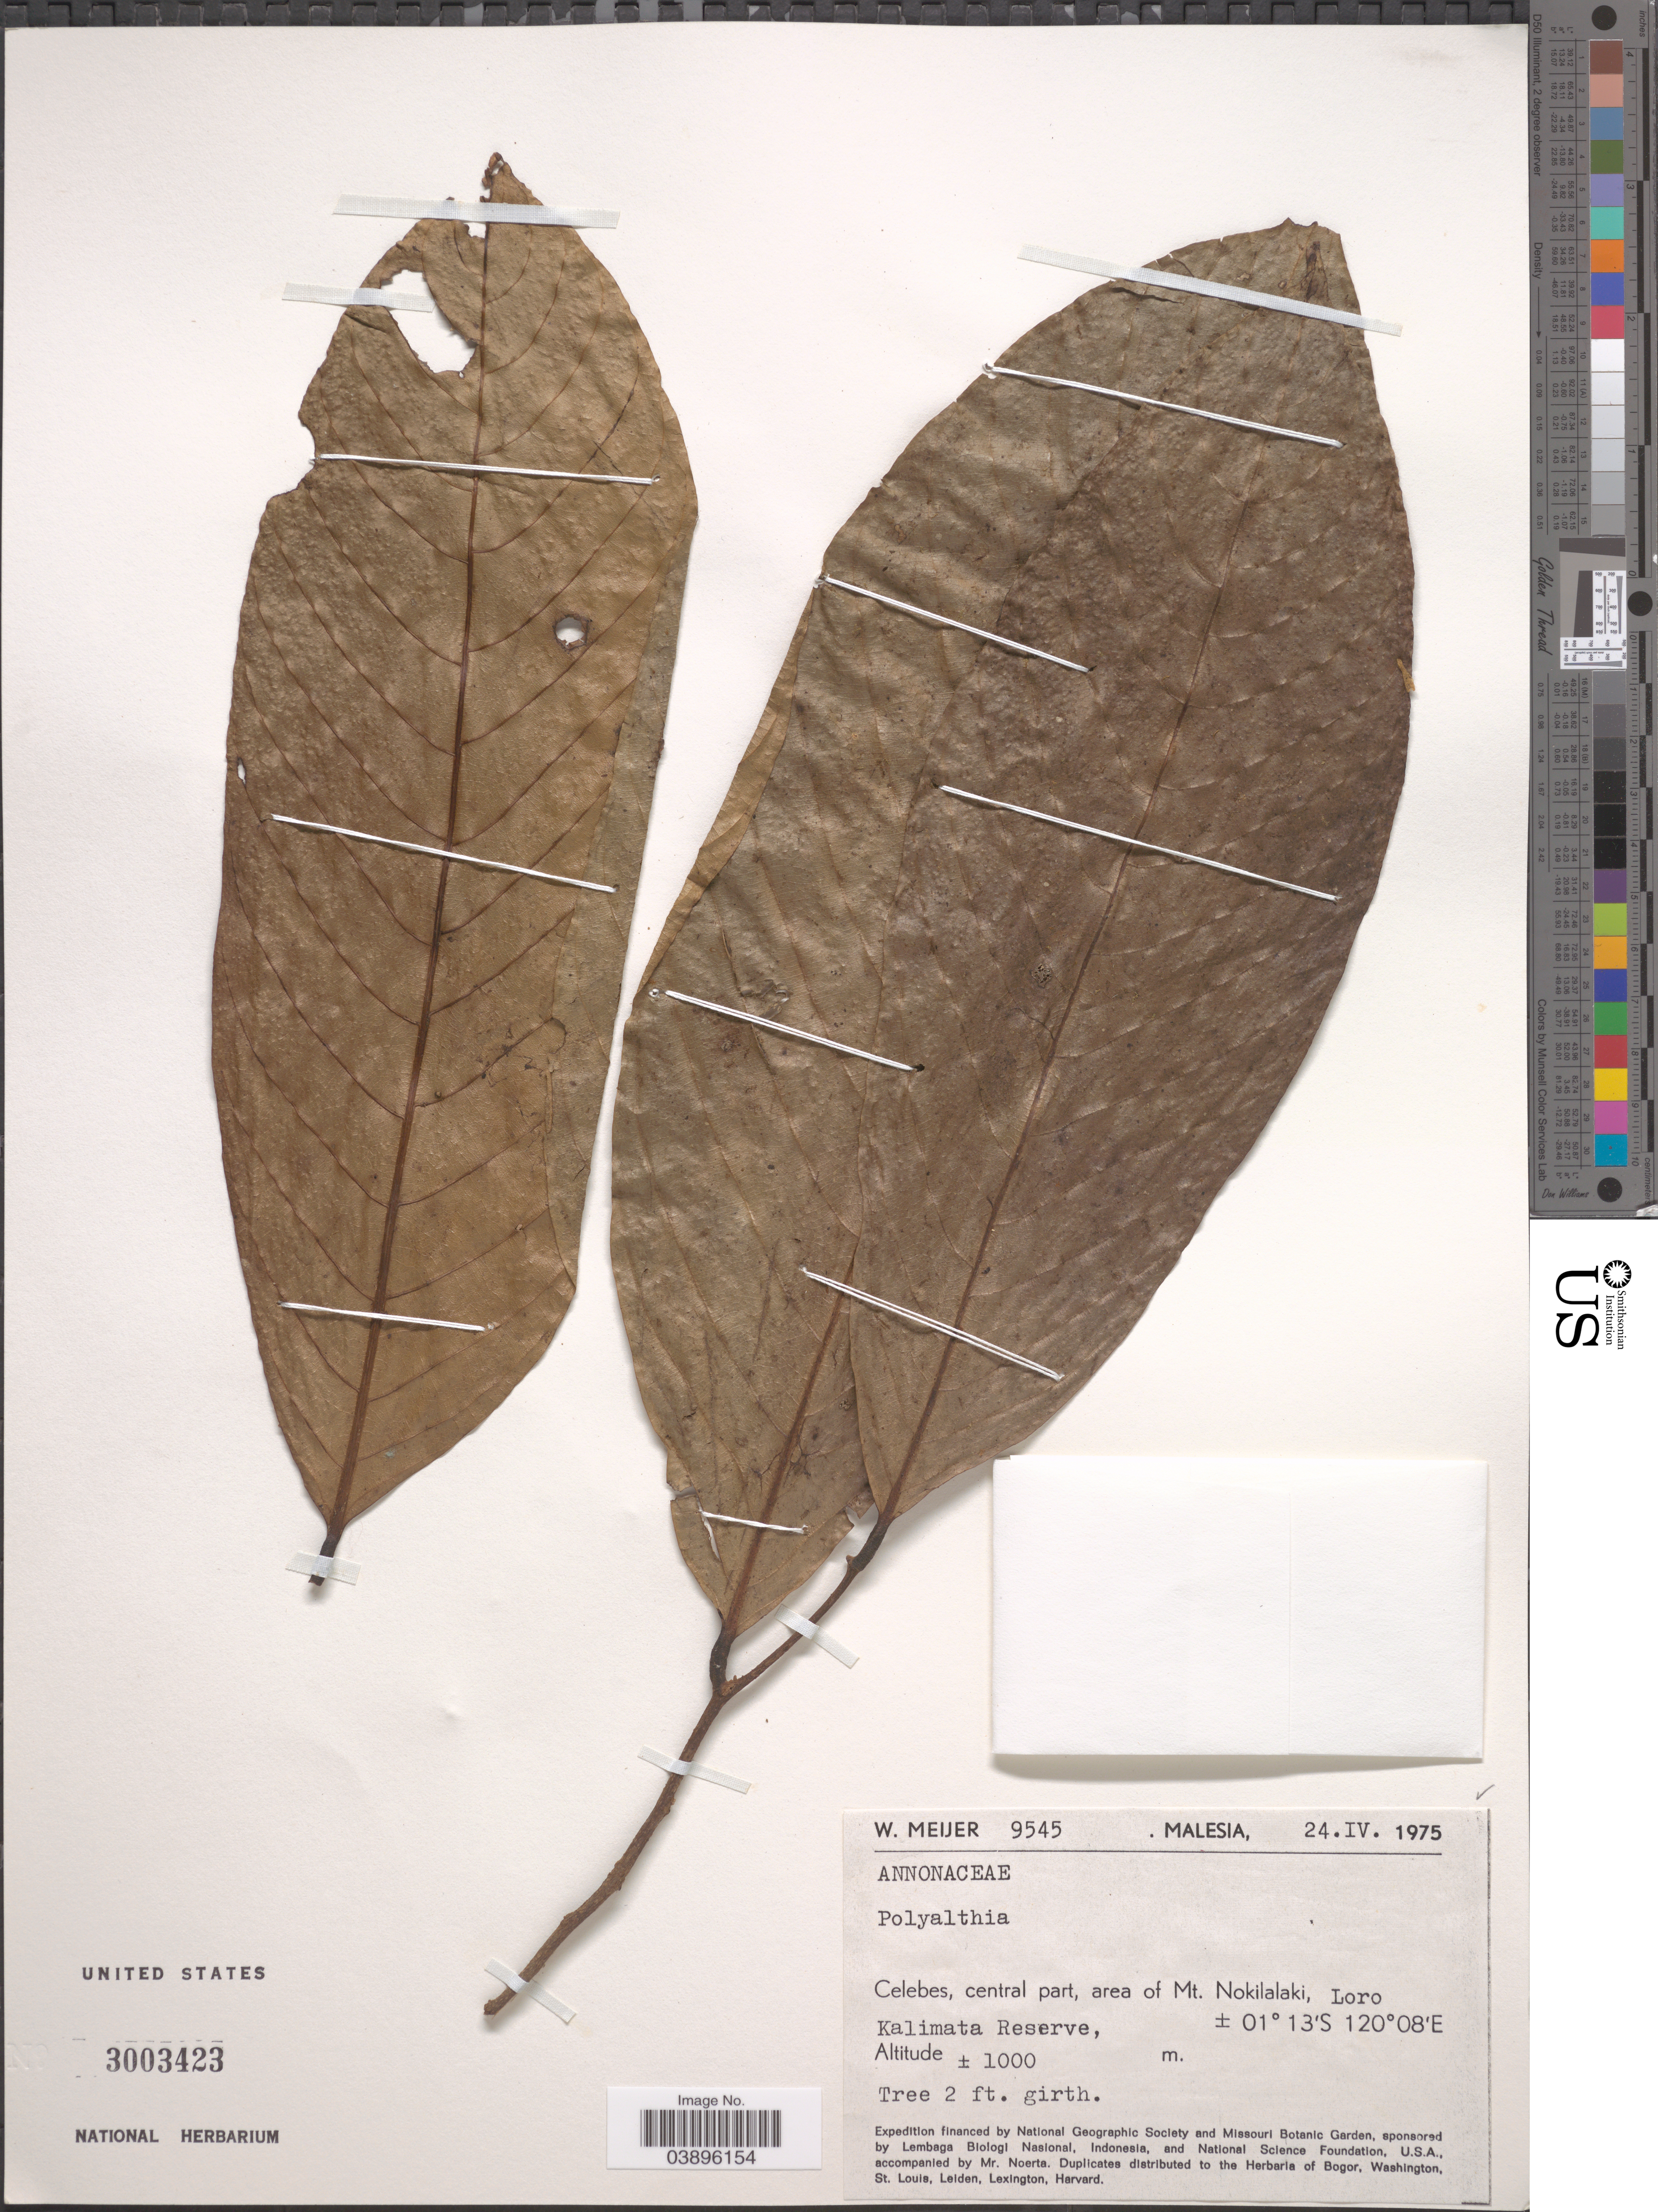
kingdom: Plantae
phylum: Tracheophyta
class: Magnoliopsida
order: Magnoliales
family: Annonaceae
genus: Polyalthia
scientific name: Polyalthia sp.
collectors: W. Meijer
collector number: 9545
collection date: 1975-04-24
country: Indonesia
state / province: Kalimantan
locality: Celebes, central part, area of Mt. Nokilalaki, Loro Kalimata Reserve.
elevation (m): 1000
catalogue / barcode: US 3003423